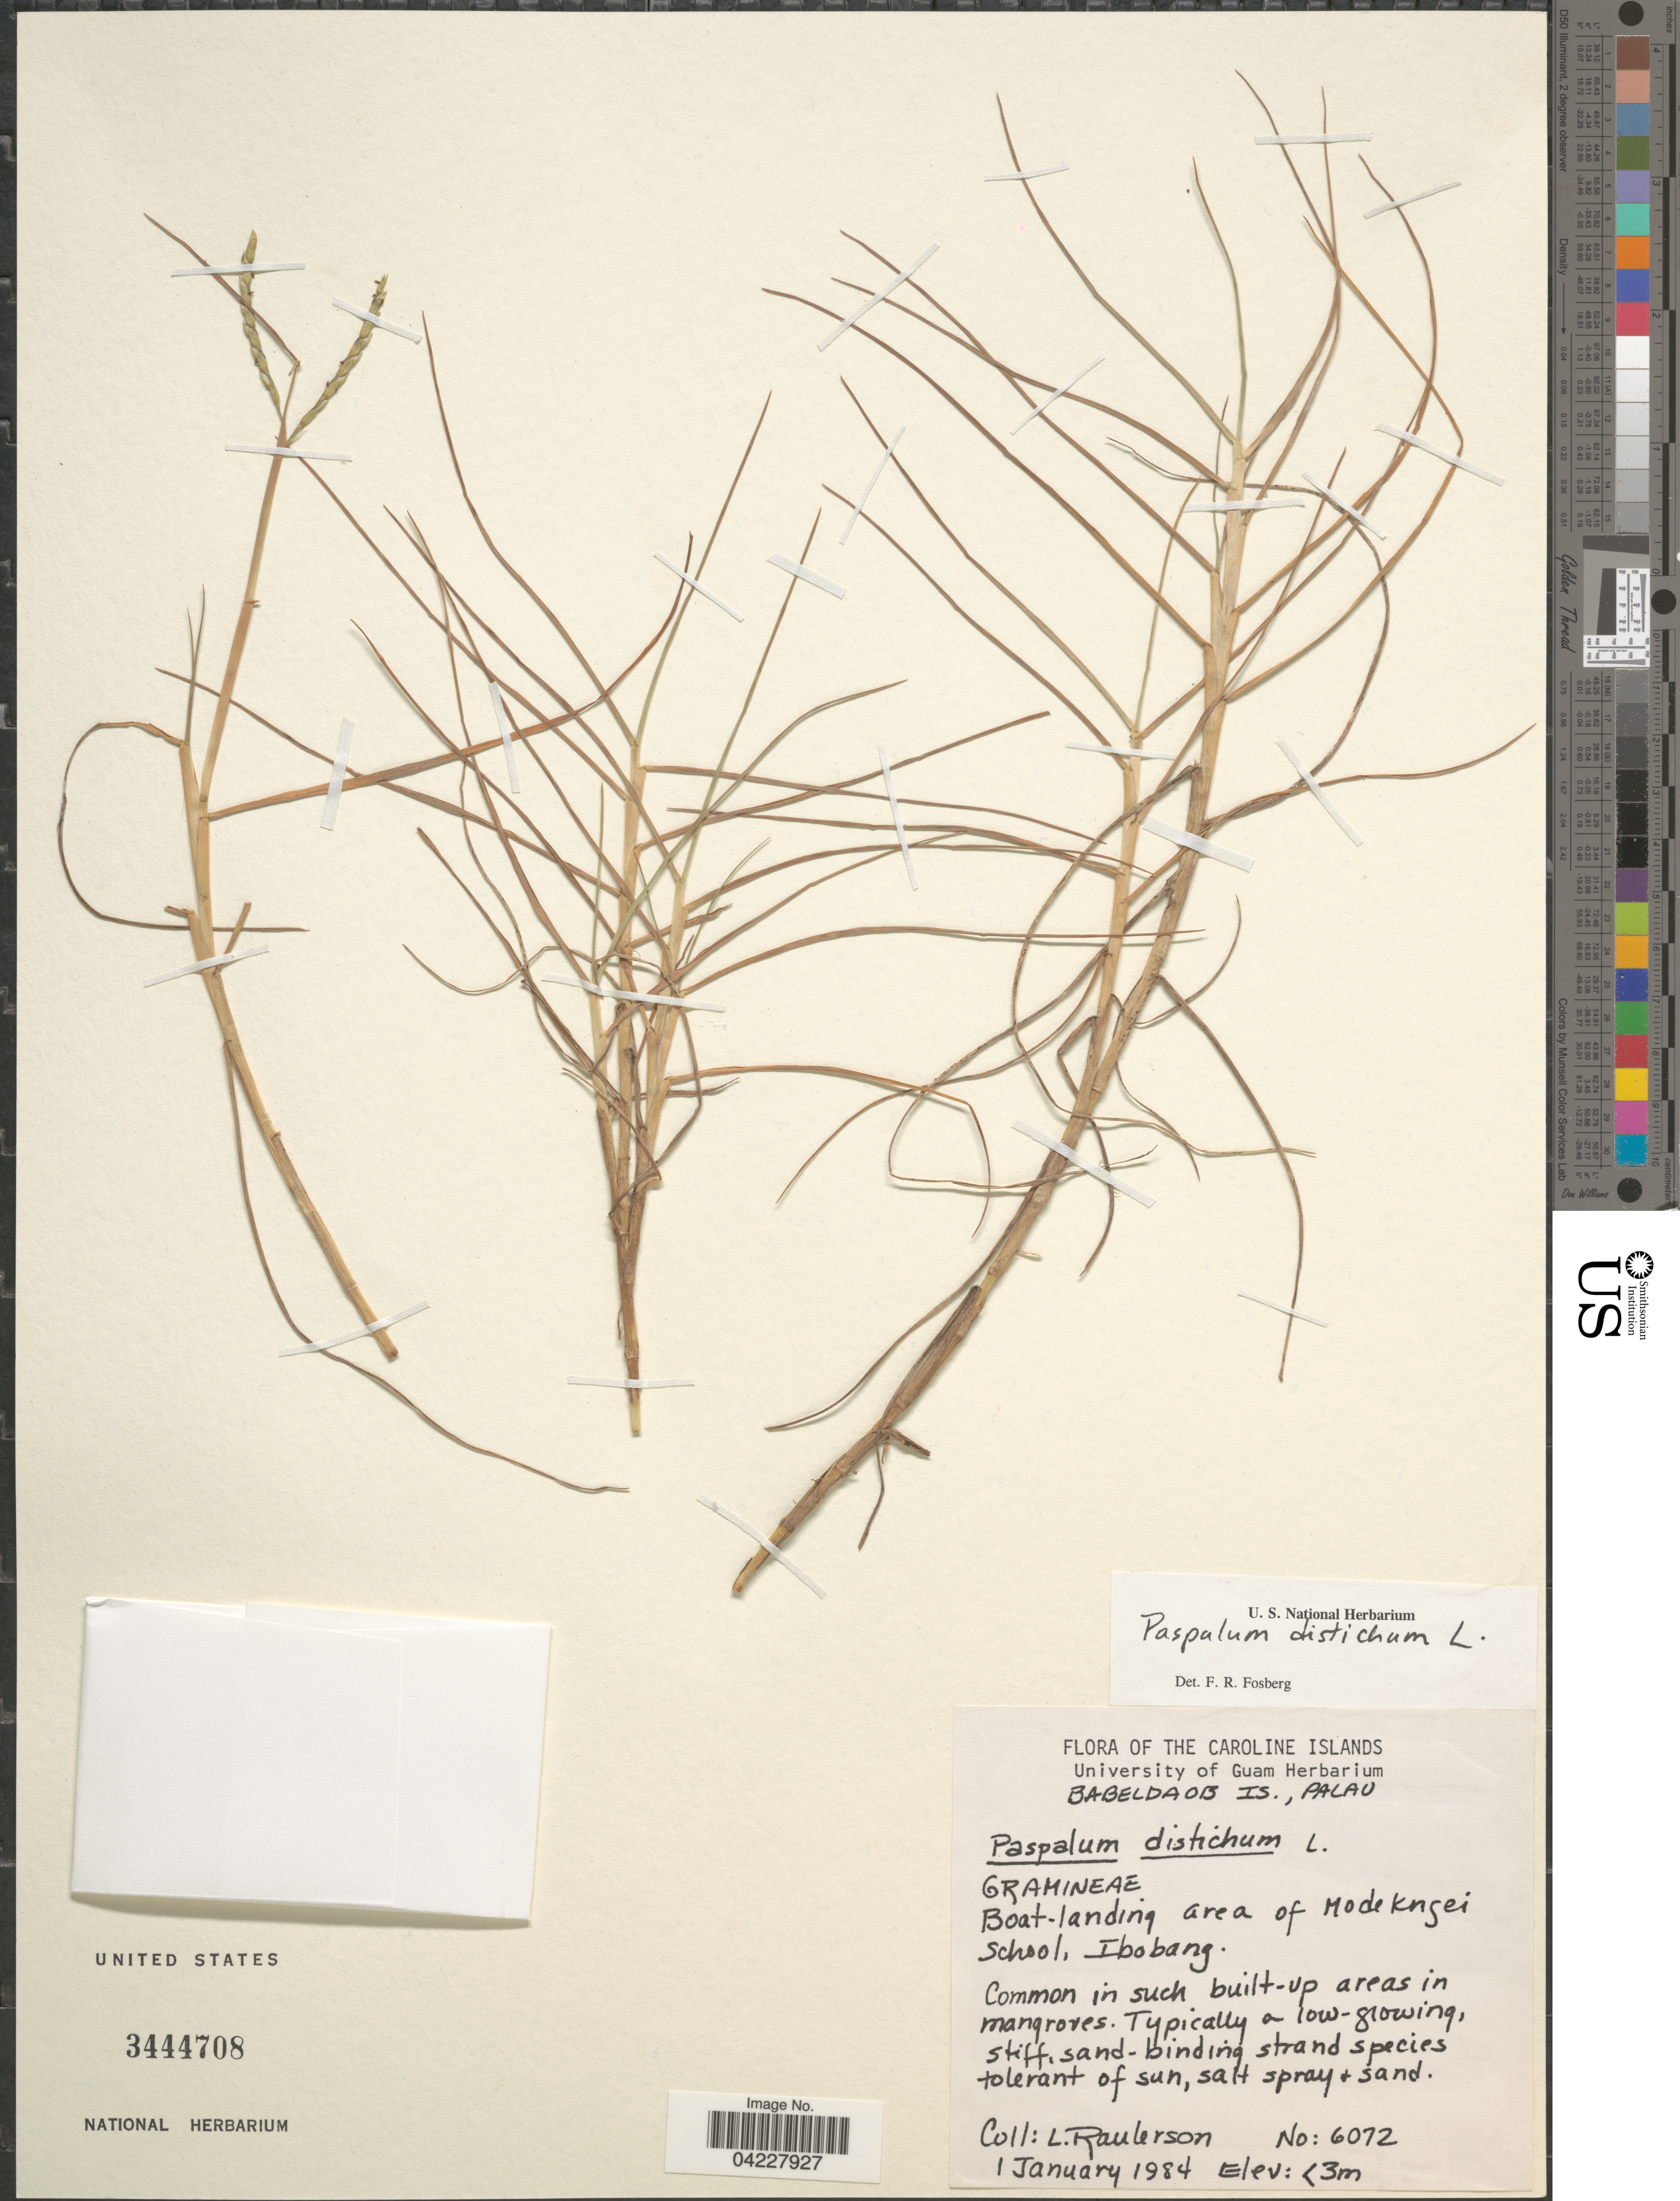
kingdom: Plantae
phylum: Tracheophyta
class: Liliopsida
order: Poales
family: Poaceae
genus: Paspalum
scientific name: Paspalum distichum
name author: L.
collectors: L. Raulerson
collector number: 6072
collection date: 1984-01-01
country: Palau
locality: The Caroline Islands. Babeldaob Is., Palau. Boat-landing area of Modekngei School, Ibobang.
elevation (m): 3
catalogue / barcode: US 3444708